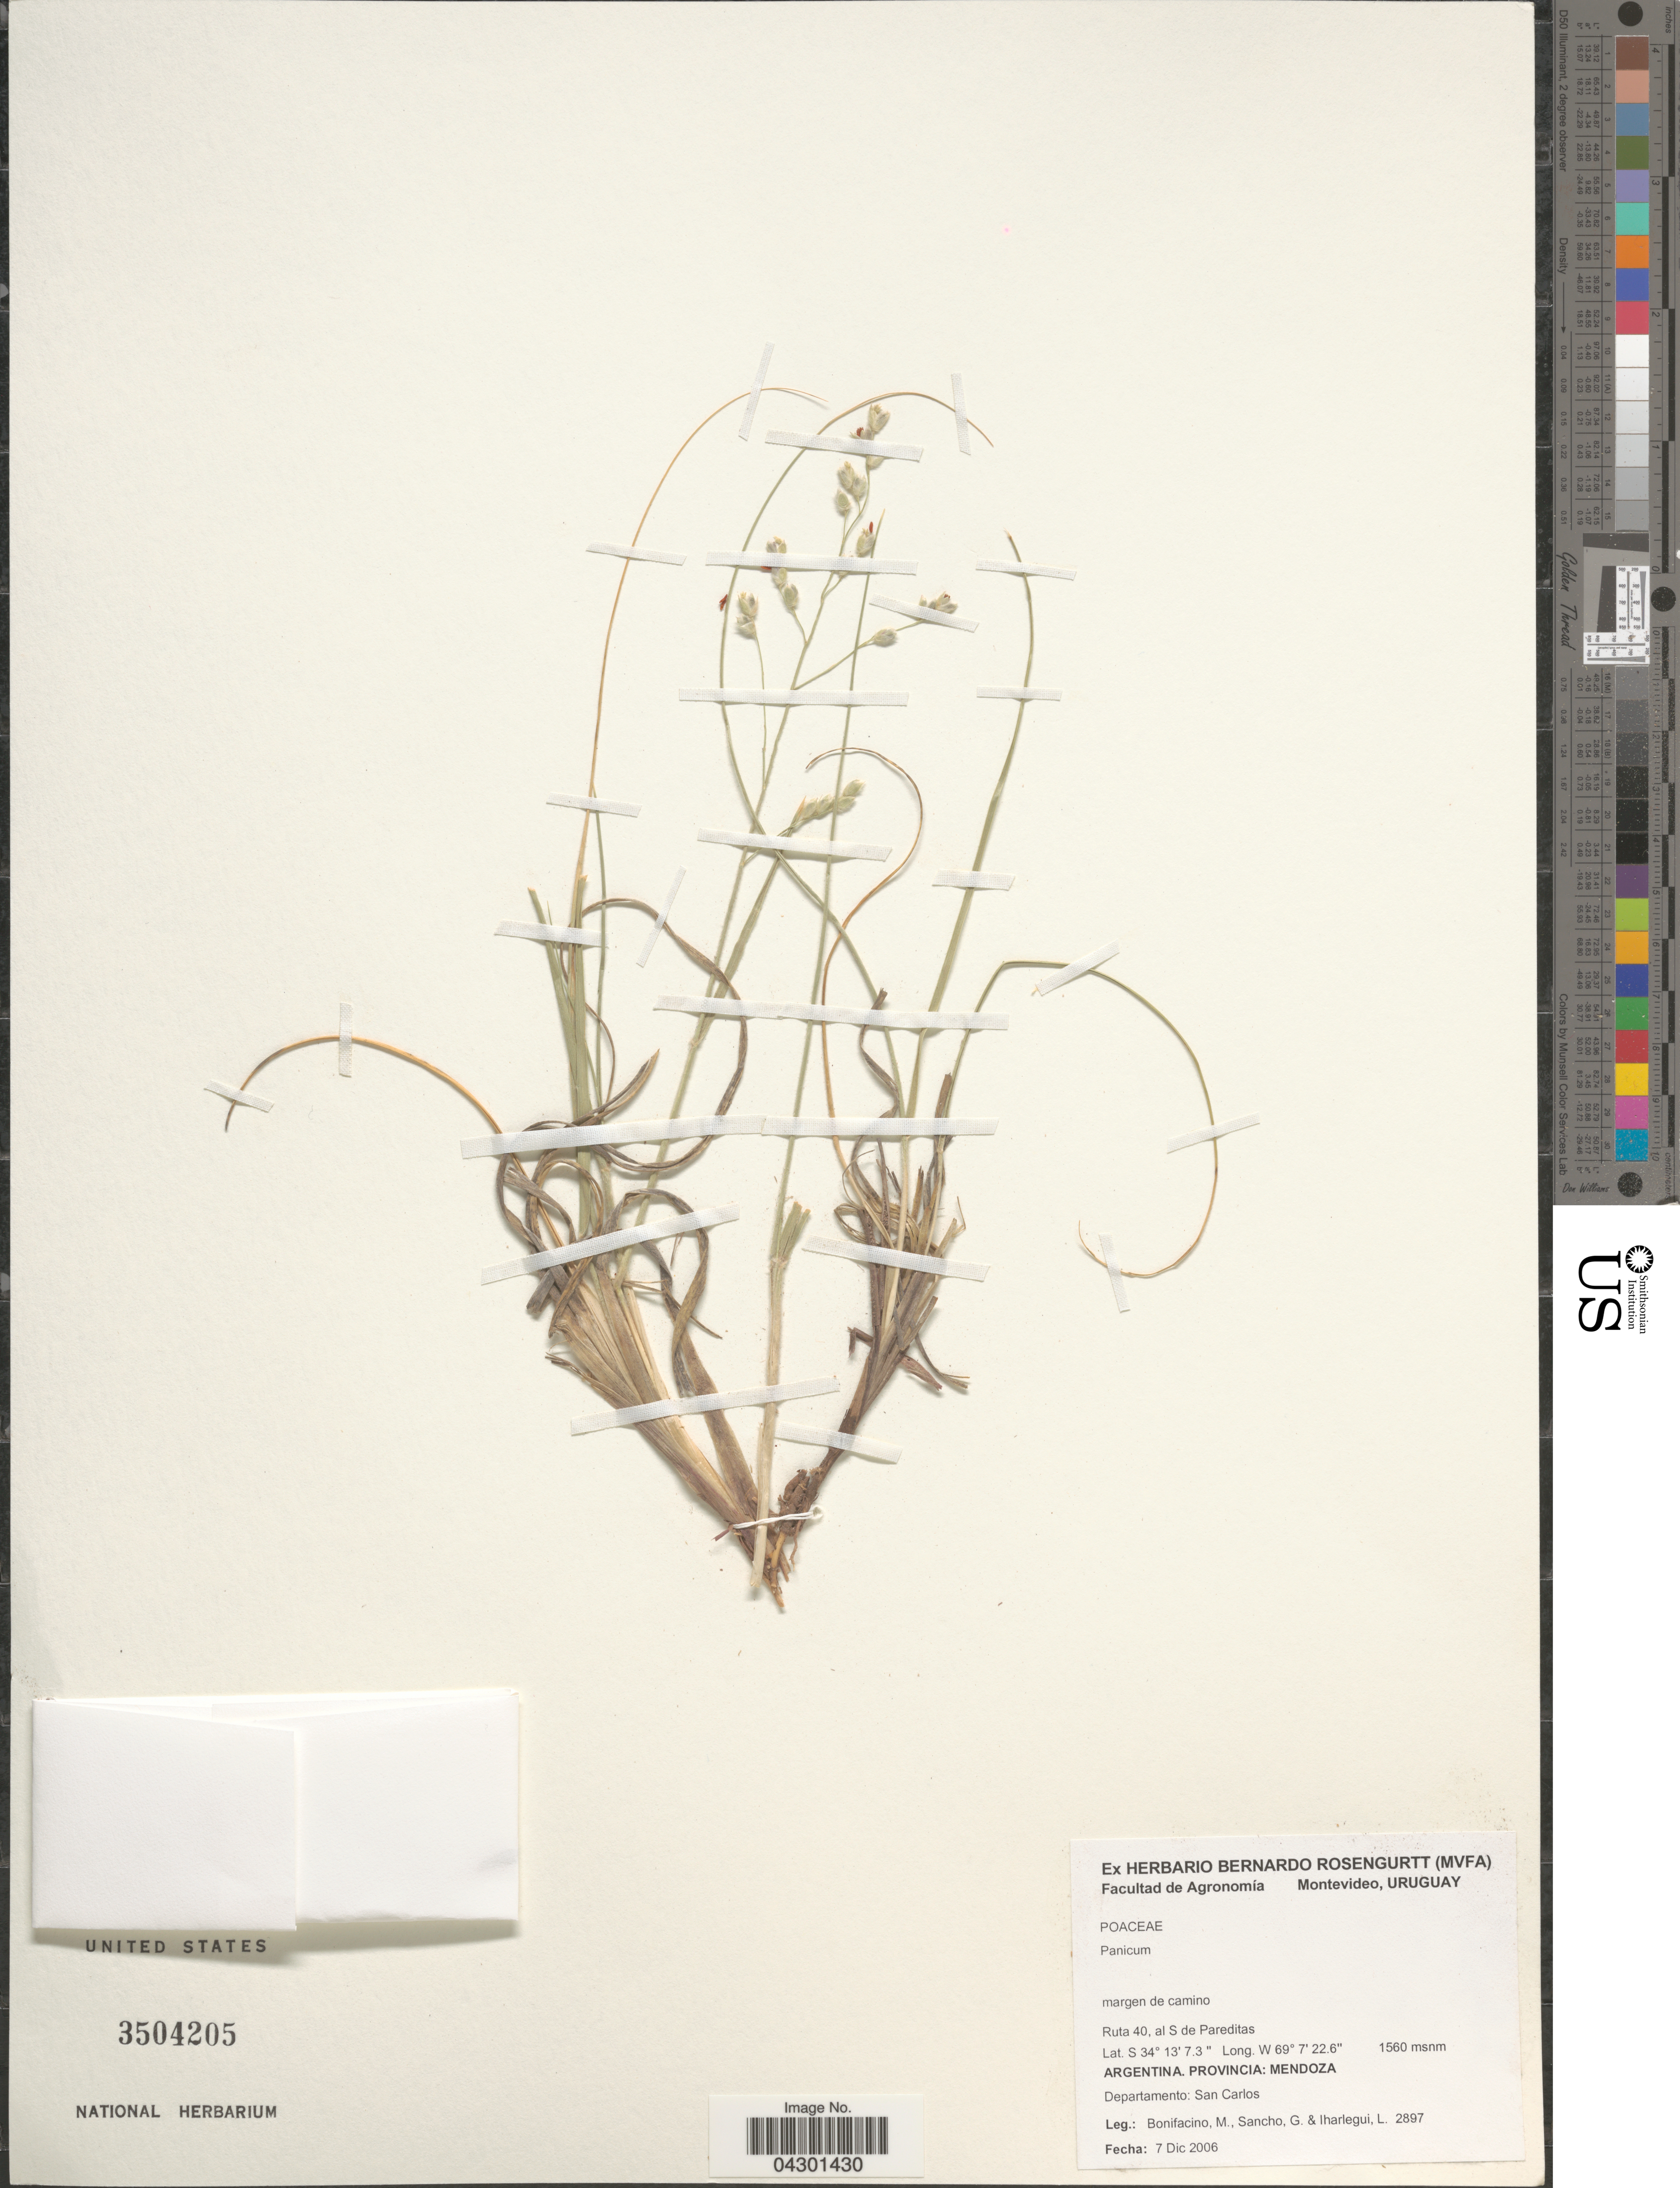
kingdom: Plantae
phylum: Tracheophyta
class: Liliopsida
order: Poales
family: Poaceae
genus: Panicum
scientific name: Panicum sp.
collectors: M. Bonifacino, G. Sancho & L. Iharlegui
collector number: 2897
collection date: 2006-12-07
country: Argentina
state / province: Mendoza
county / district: San Carlos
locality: Ruta 40, al S de Pareditas.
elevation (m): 1560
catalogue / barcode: US 3504205